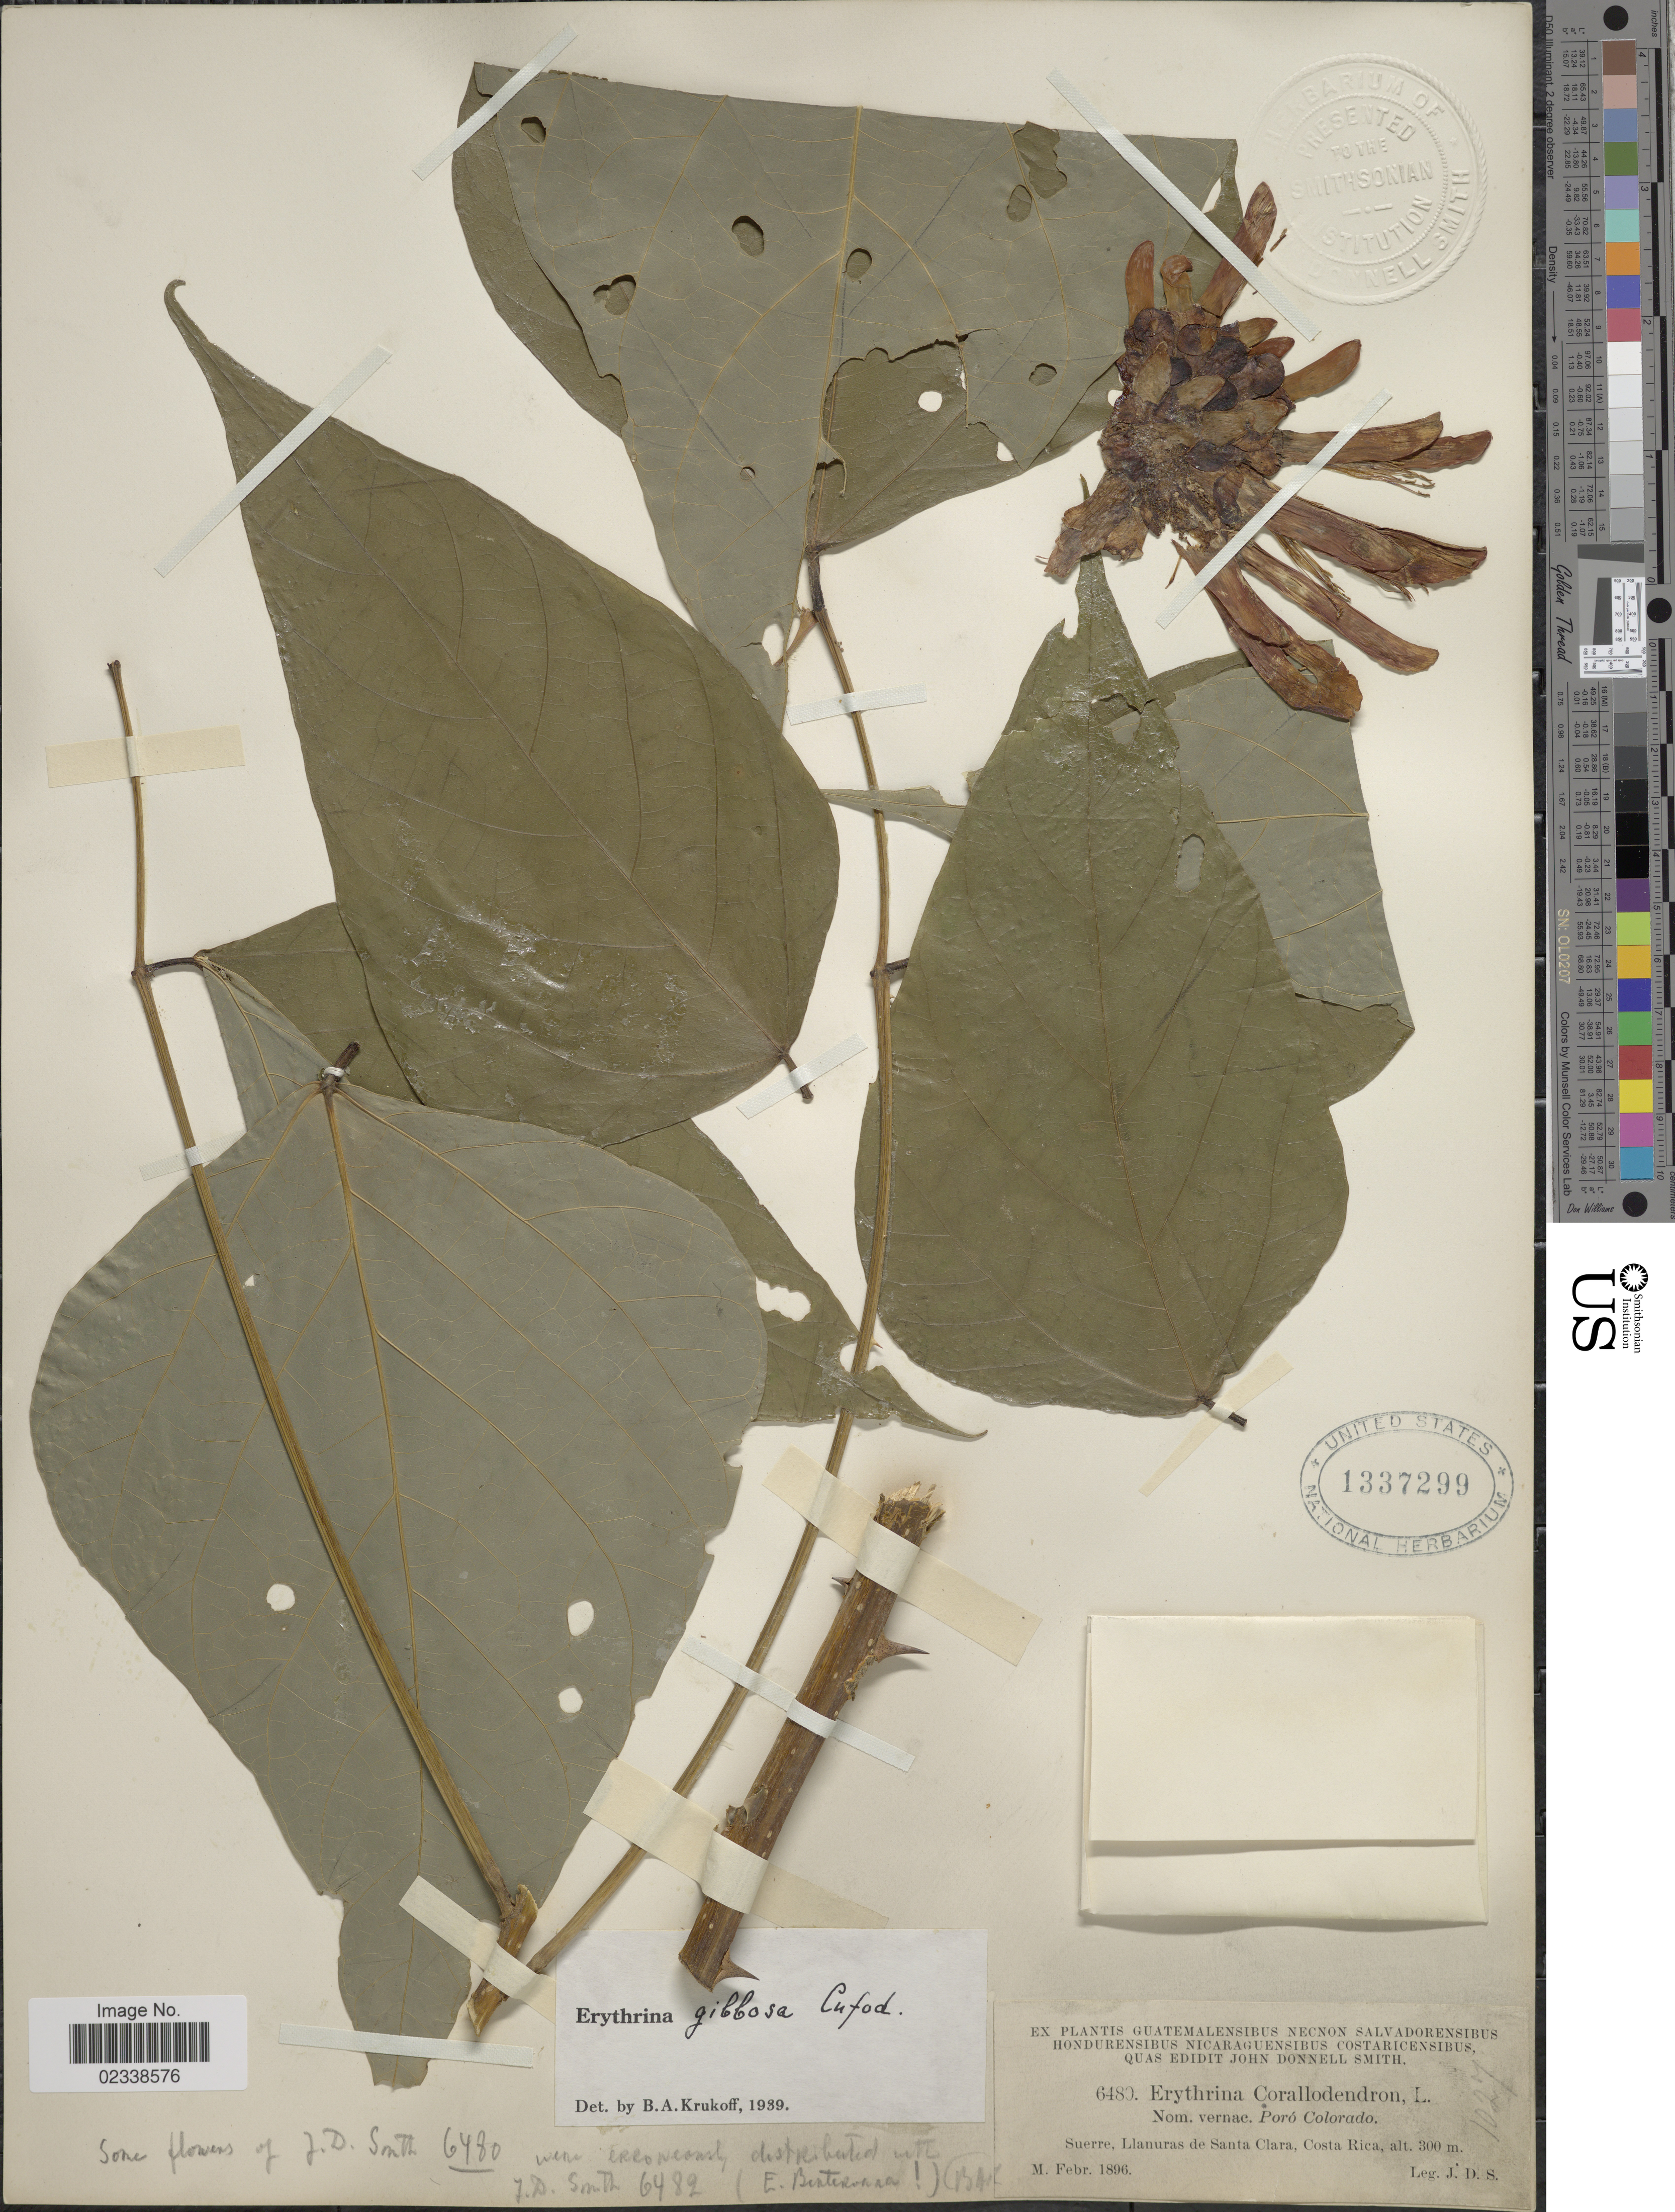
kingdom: Plantae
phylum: Tracheophyta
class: Magnoliopsida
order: Fabales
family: Fabaceae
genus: Erythrina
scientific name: Erythrina gibbosa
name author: Cufod.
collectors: J. Donnell Smith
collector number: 6480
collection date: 1896-02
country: Costa Rica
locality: Suerre, Llanuras de Santa Clara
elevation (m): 300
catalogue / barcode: US 1337299